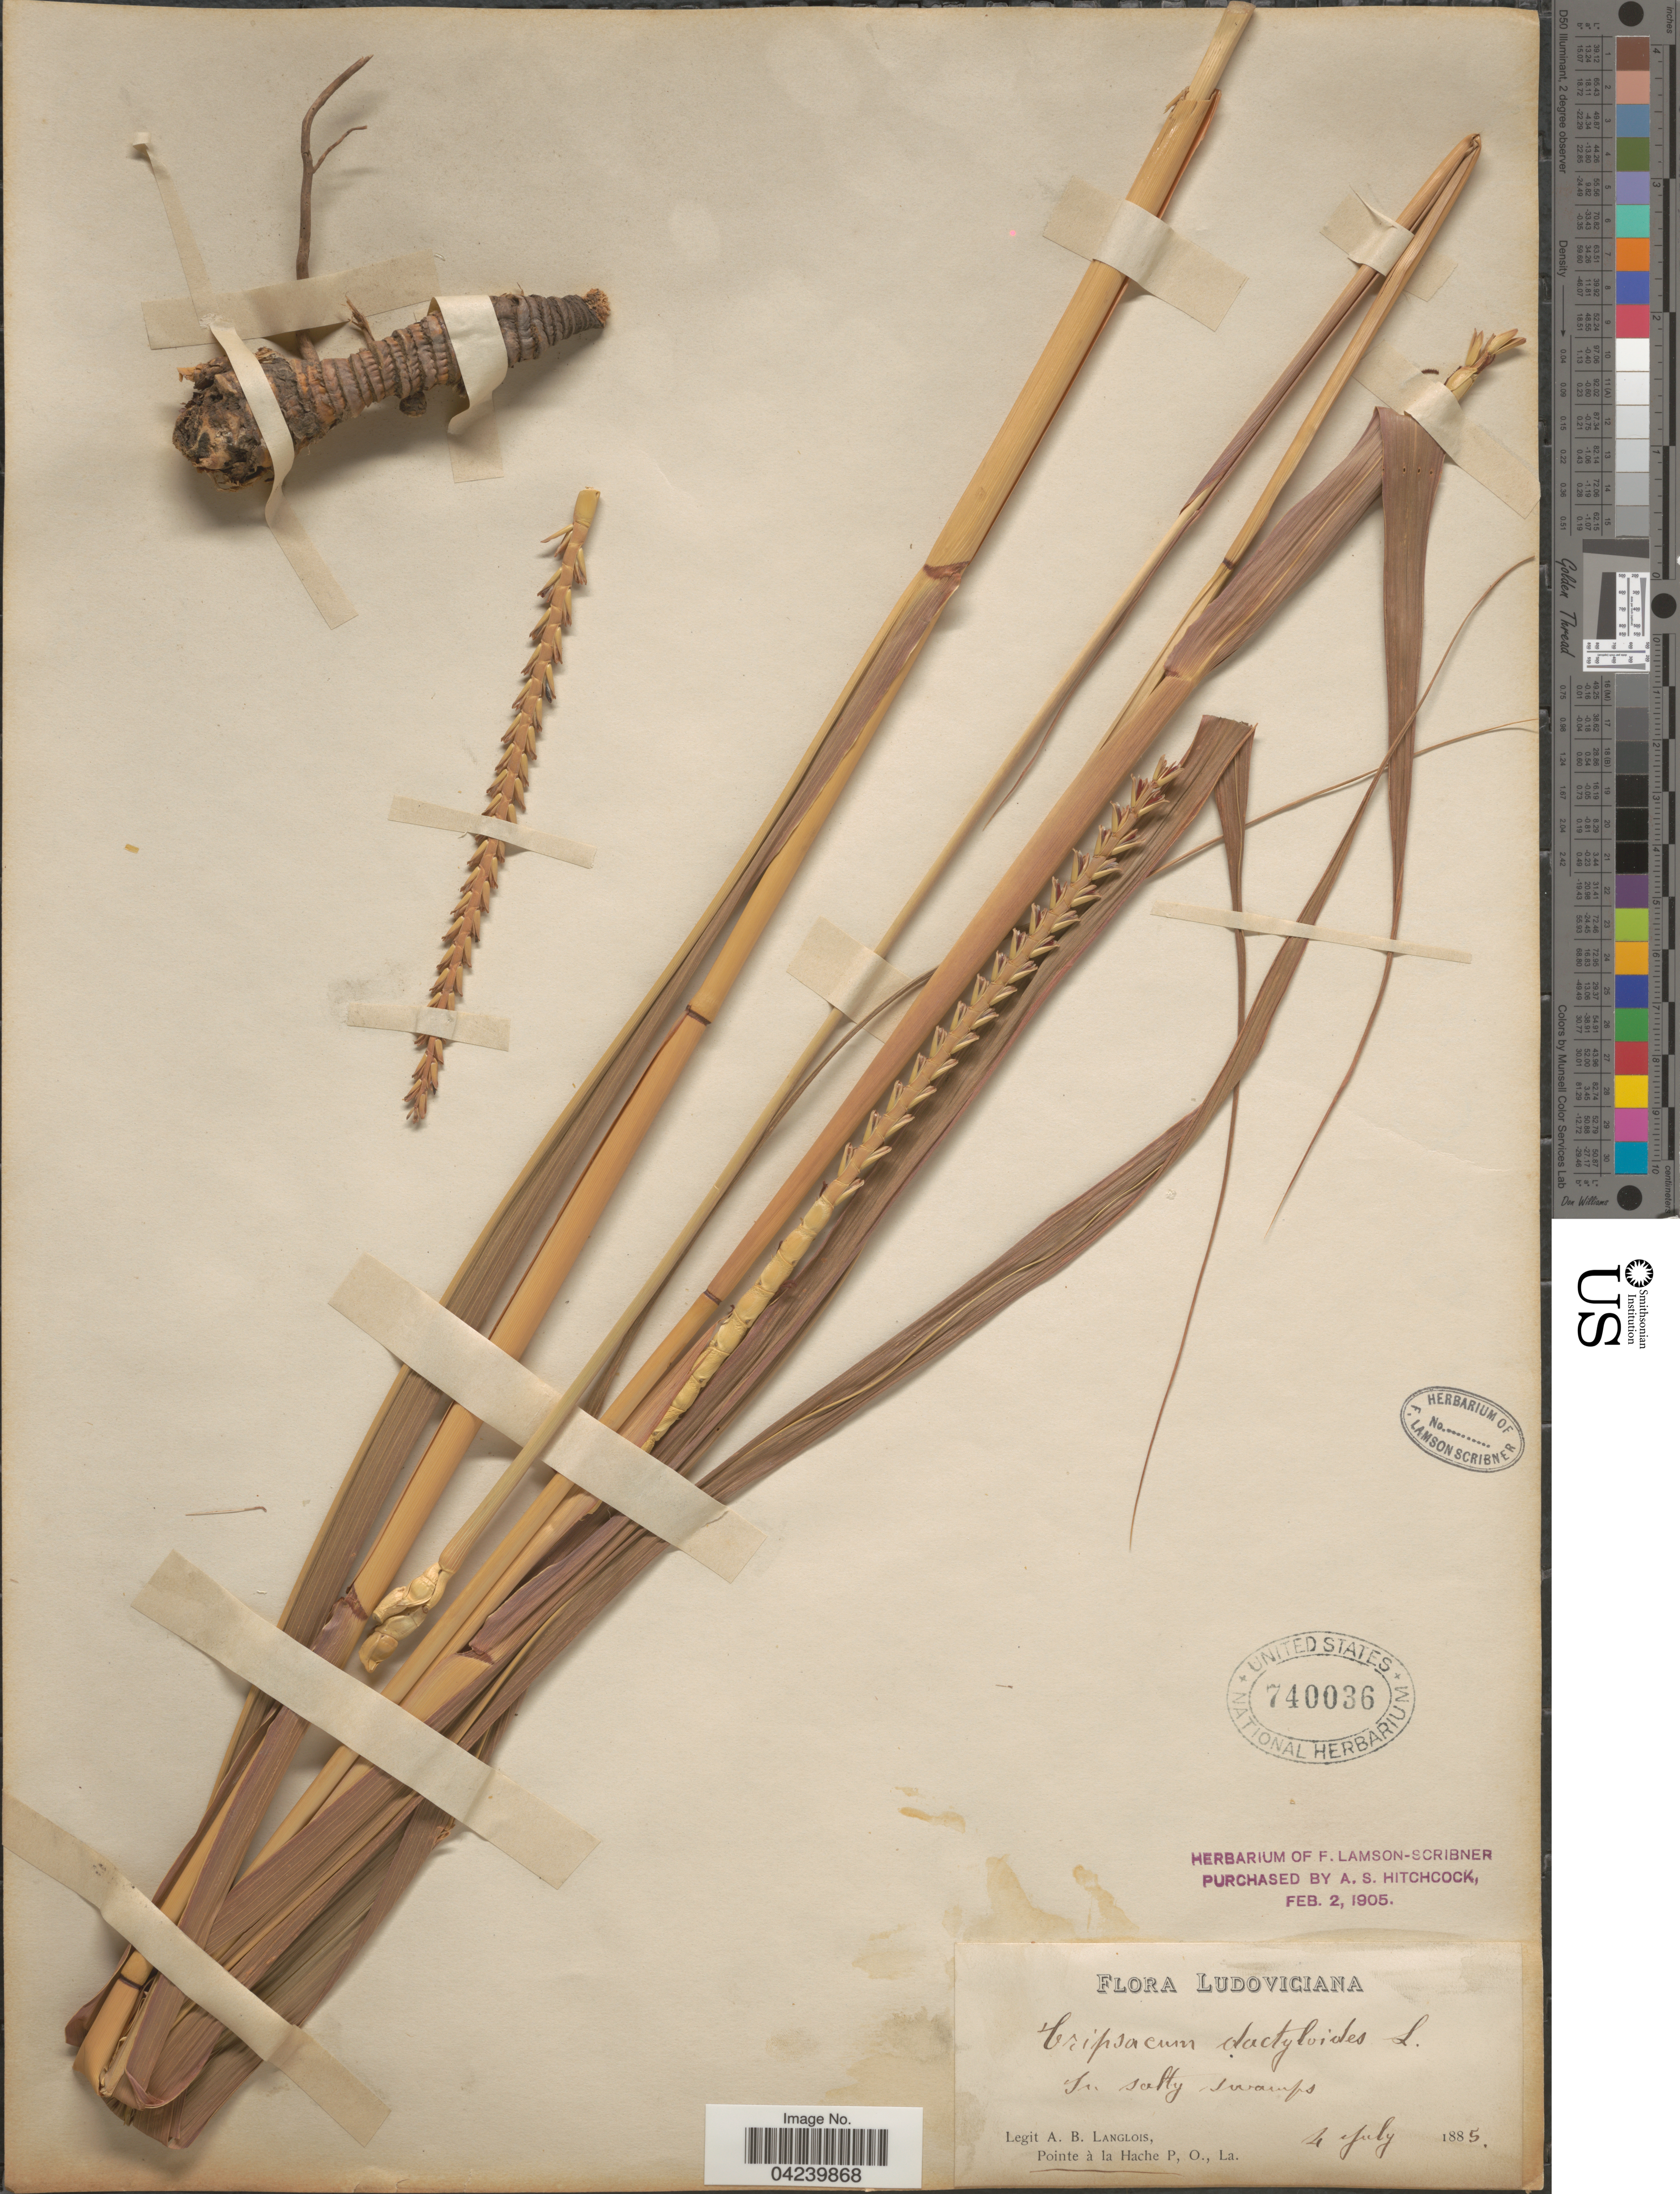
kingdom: Plantae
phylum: Tracheophyta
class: Liliopsida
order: Poales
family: Poaceae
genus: Tripsacum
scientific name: Tripsacum dactyloides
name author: (L.) L.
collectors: A. Langlois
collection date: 1885-07-04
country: United States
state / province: Louisiana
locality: Ludoviciana. In salty swamps. Pointe à la Hache.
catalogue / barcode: US 740036